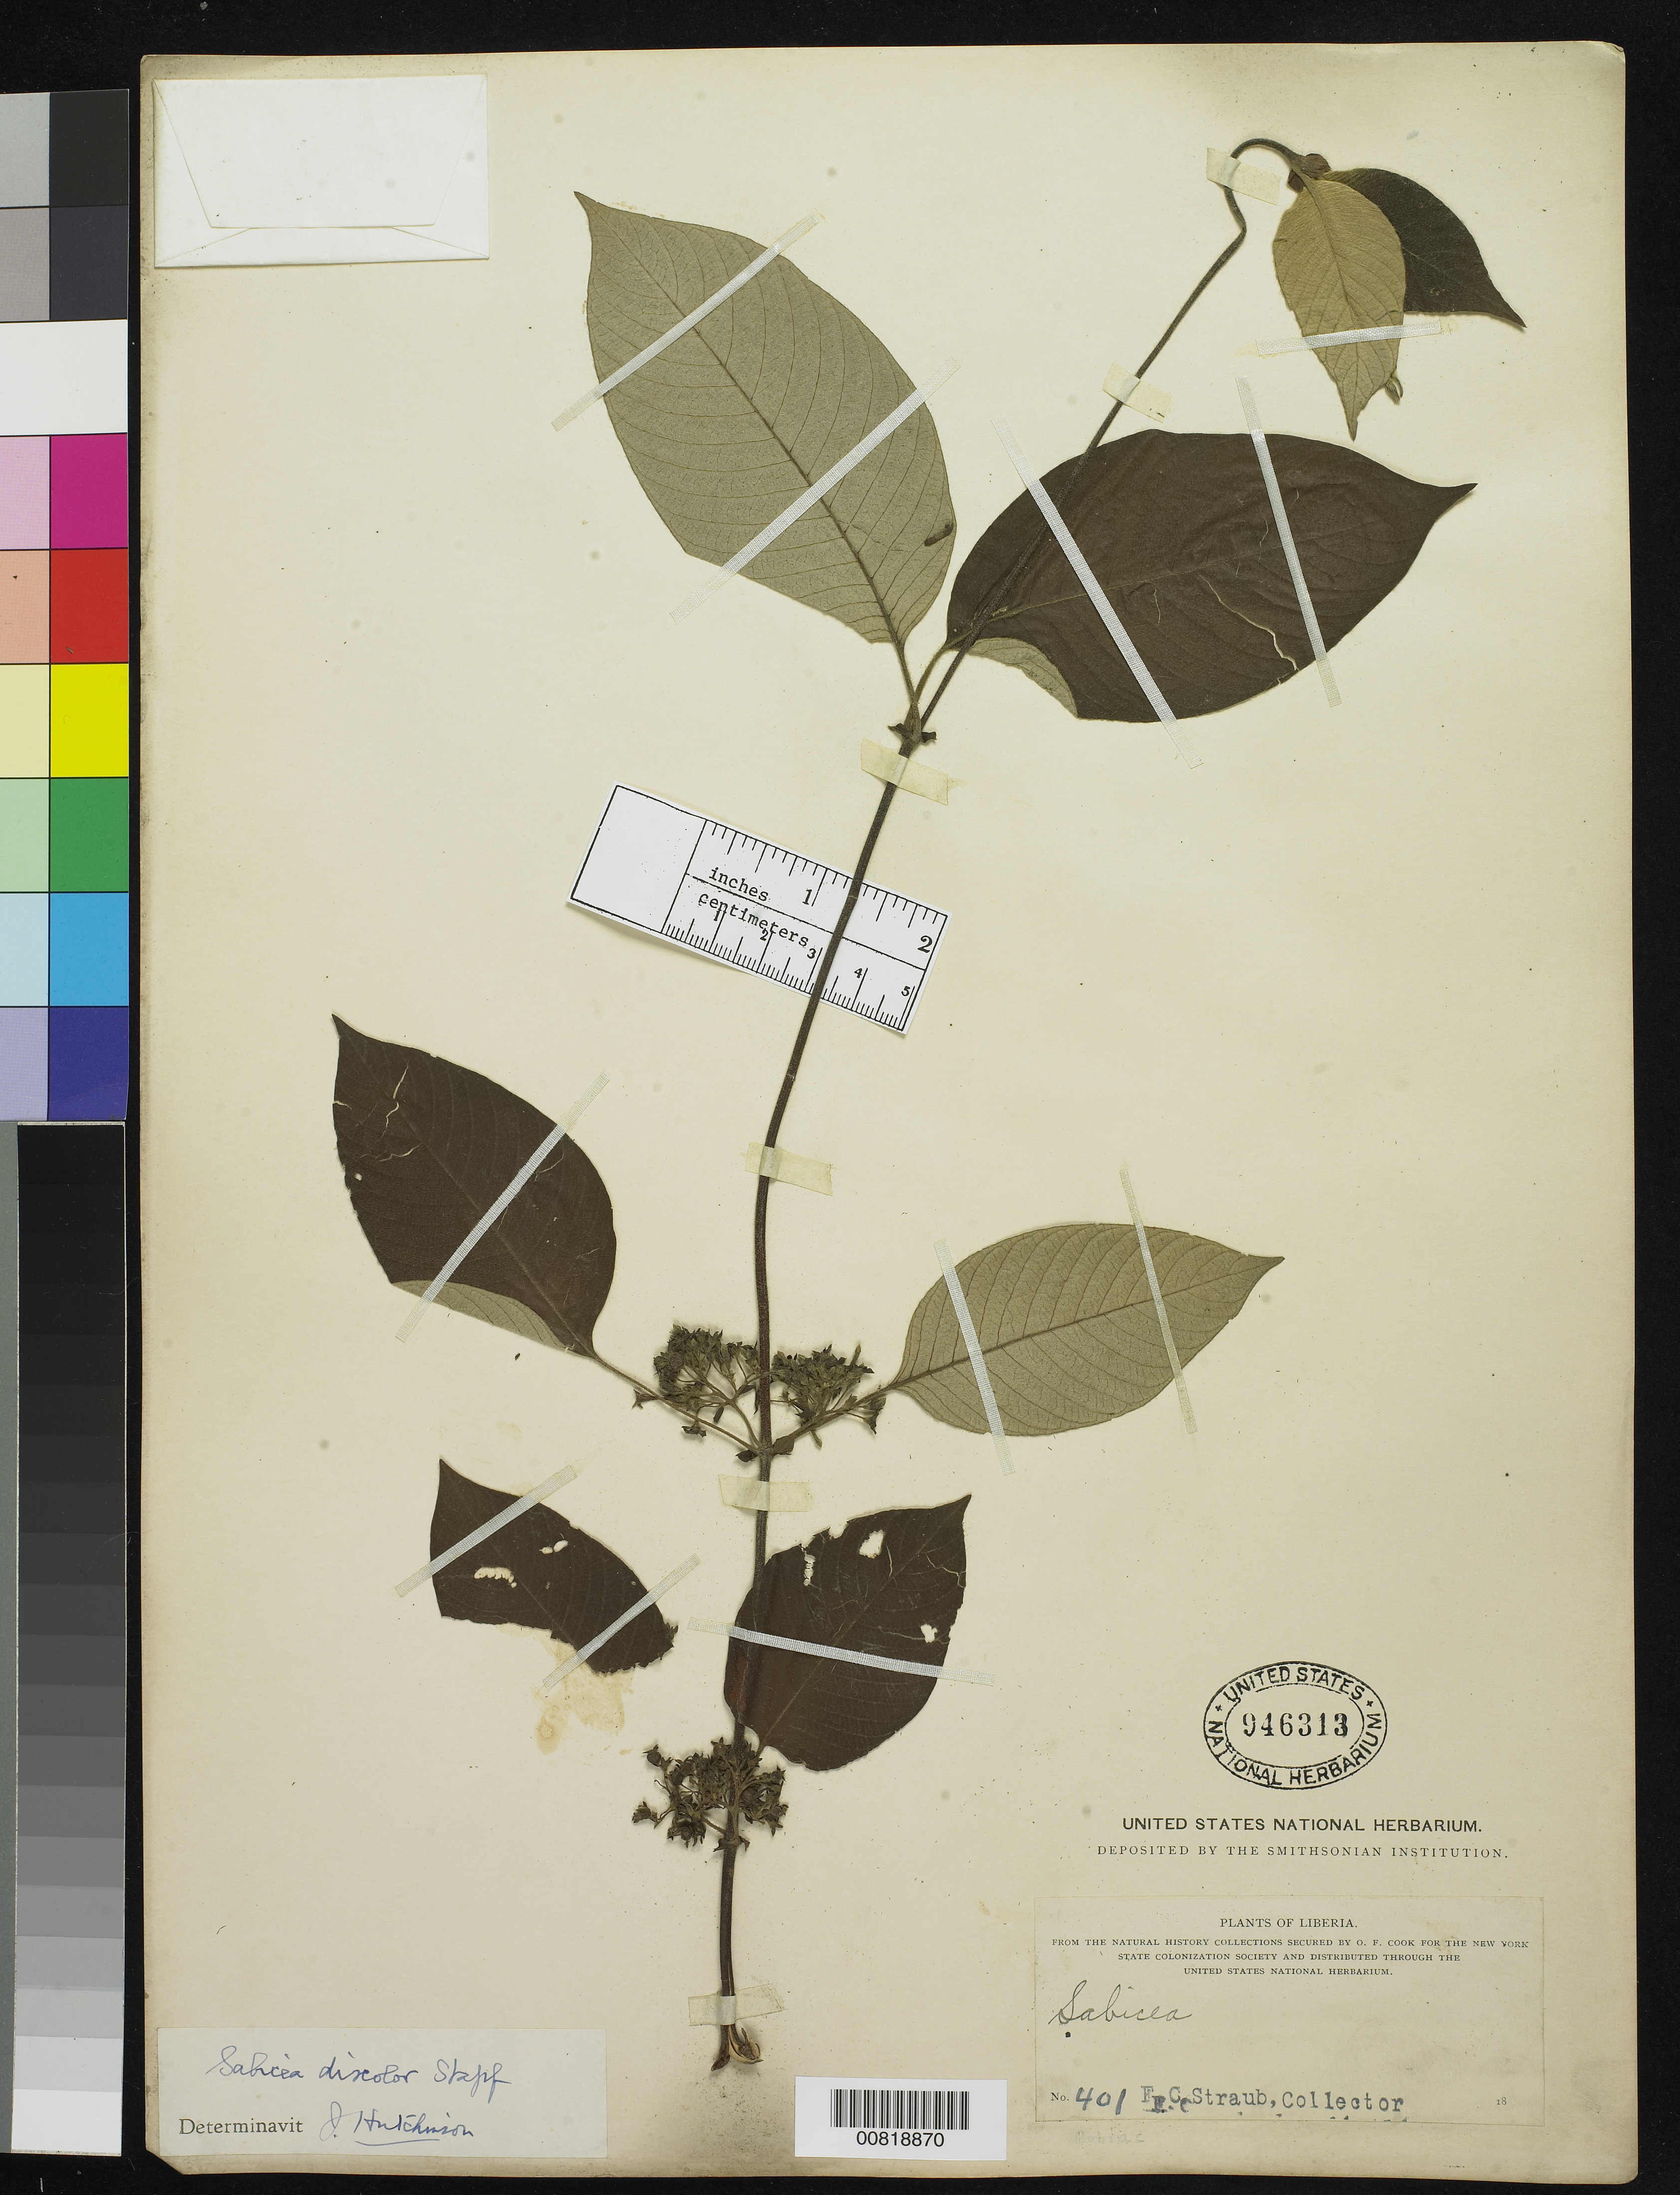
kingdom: Plantae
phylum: Tracheophyta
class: Magnoliopsida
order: Gentianales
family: Rubiaceae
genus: Sabicea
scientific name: Sabicea discolor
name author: Stapf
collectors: F. Straub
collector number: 401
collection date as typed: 18--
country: Liberia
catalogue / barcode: US 946313